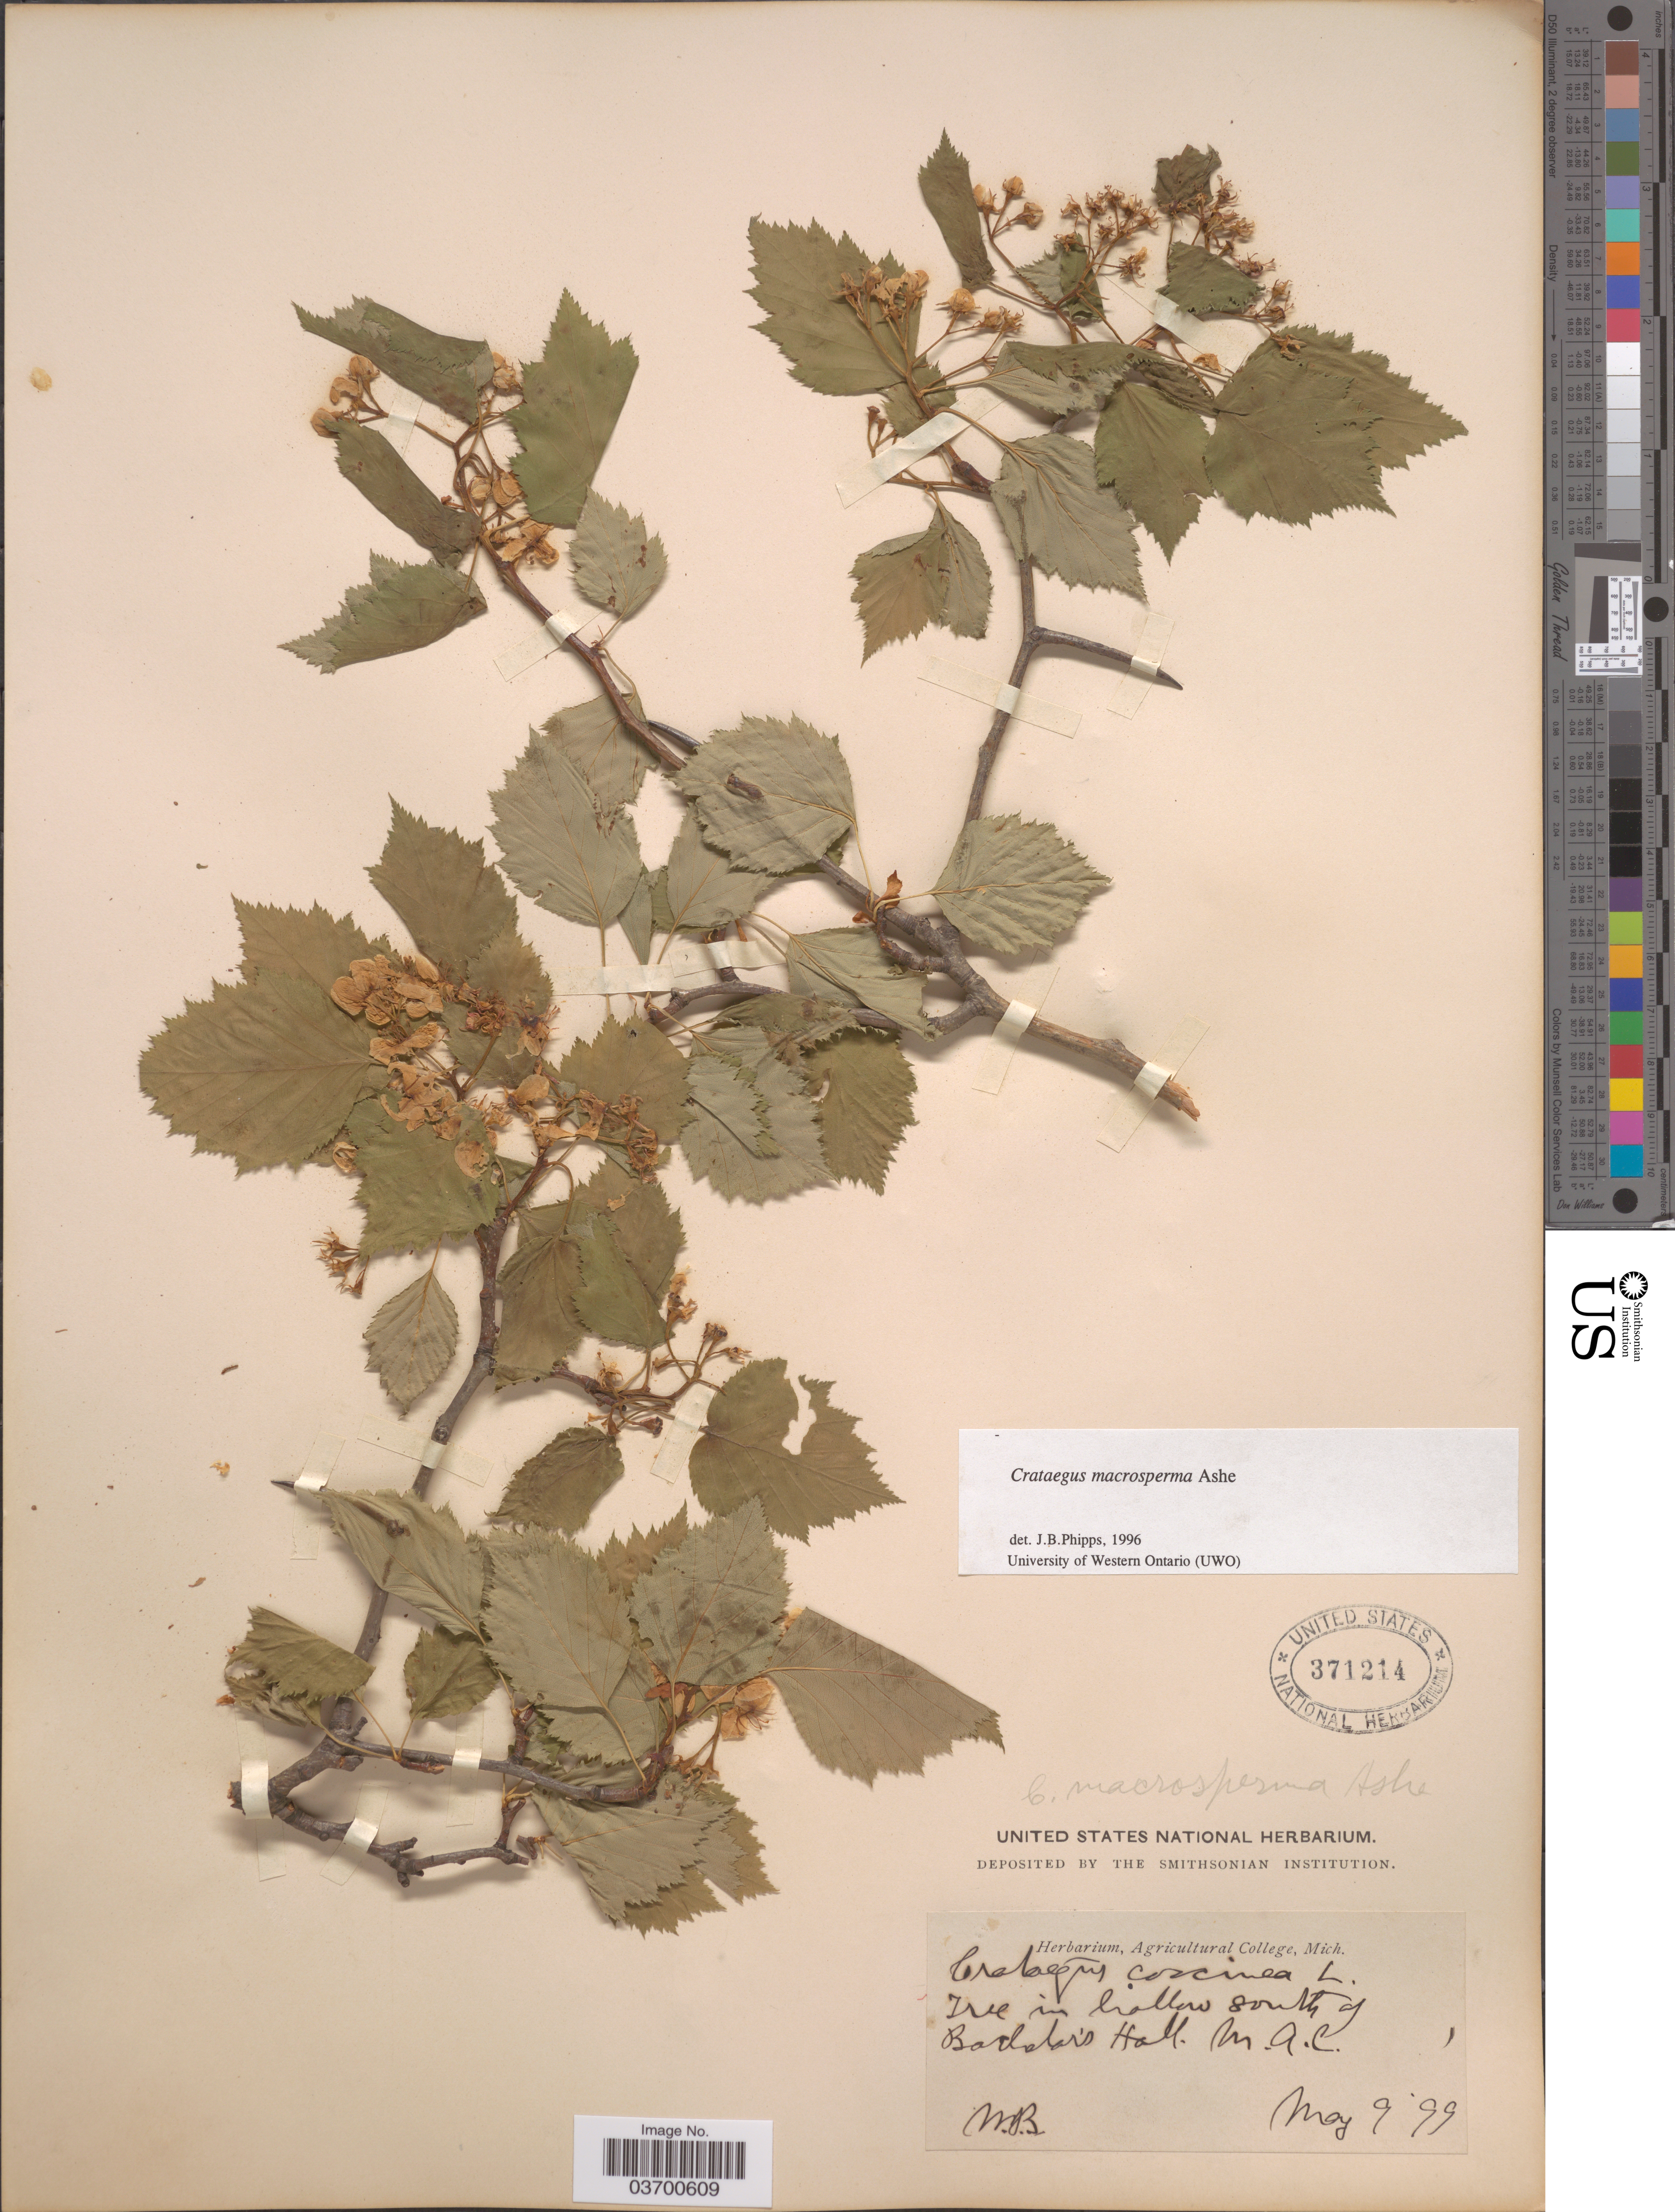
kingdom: Plantae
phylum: Tracheophyta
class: Magnoliopsida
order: Rosales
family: Rosaceae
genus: Crataegus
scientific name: Crataegus macrosperma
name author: Ashe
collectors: WB.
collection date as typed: Transcribed d/m/y: 9/5/99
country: United States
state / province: Michigan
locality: South of Bodalar's [interpreted] Hall. M. A. C.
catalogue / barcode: US 371214